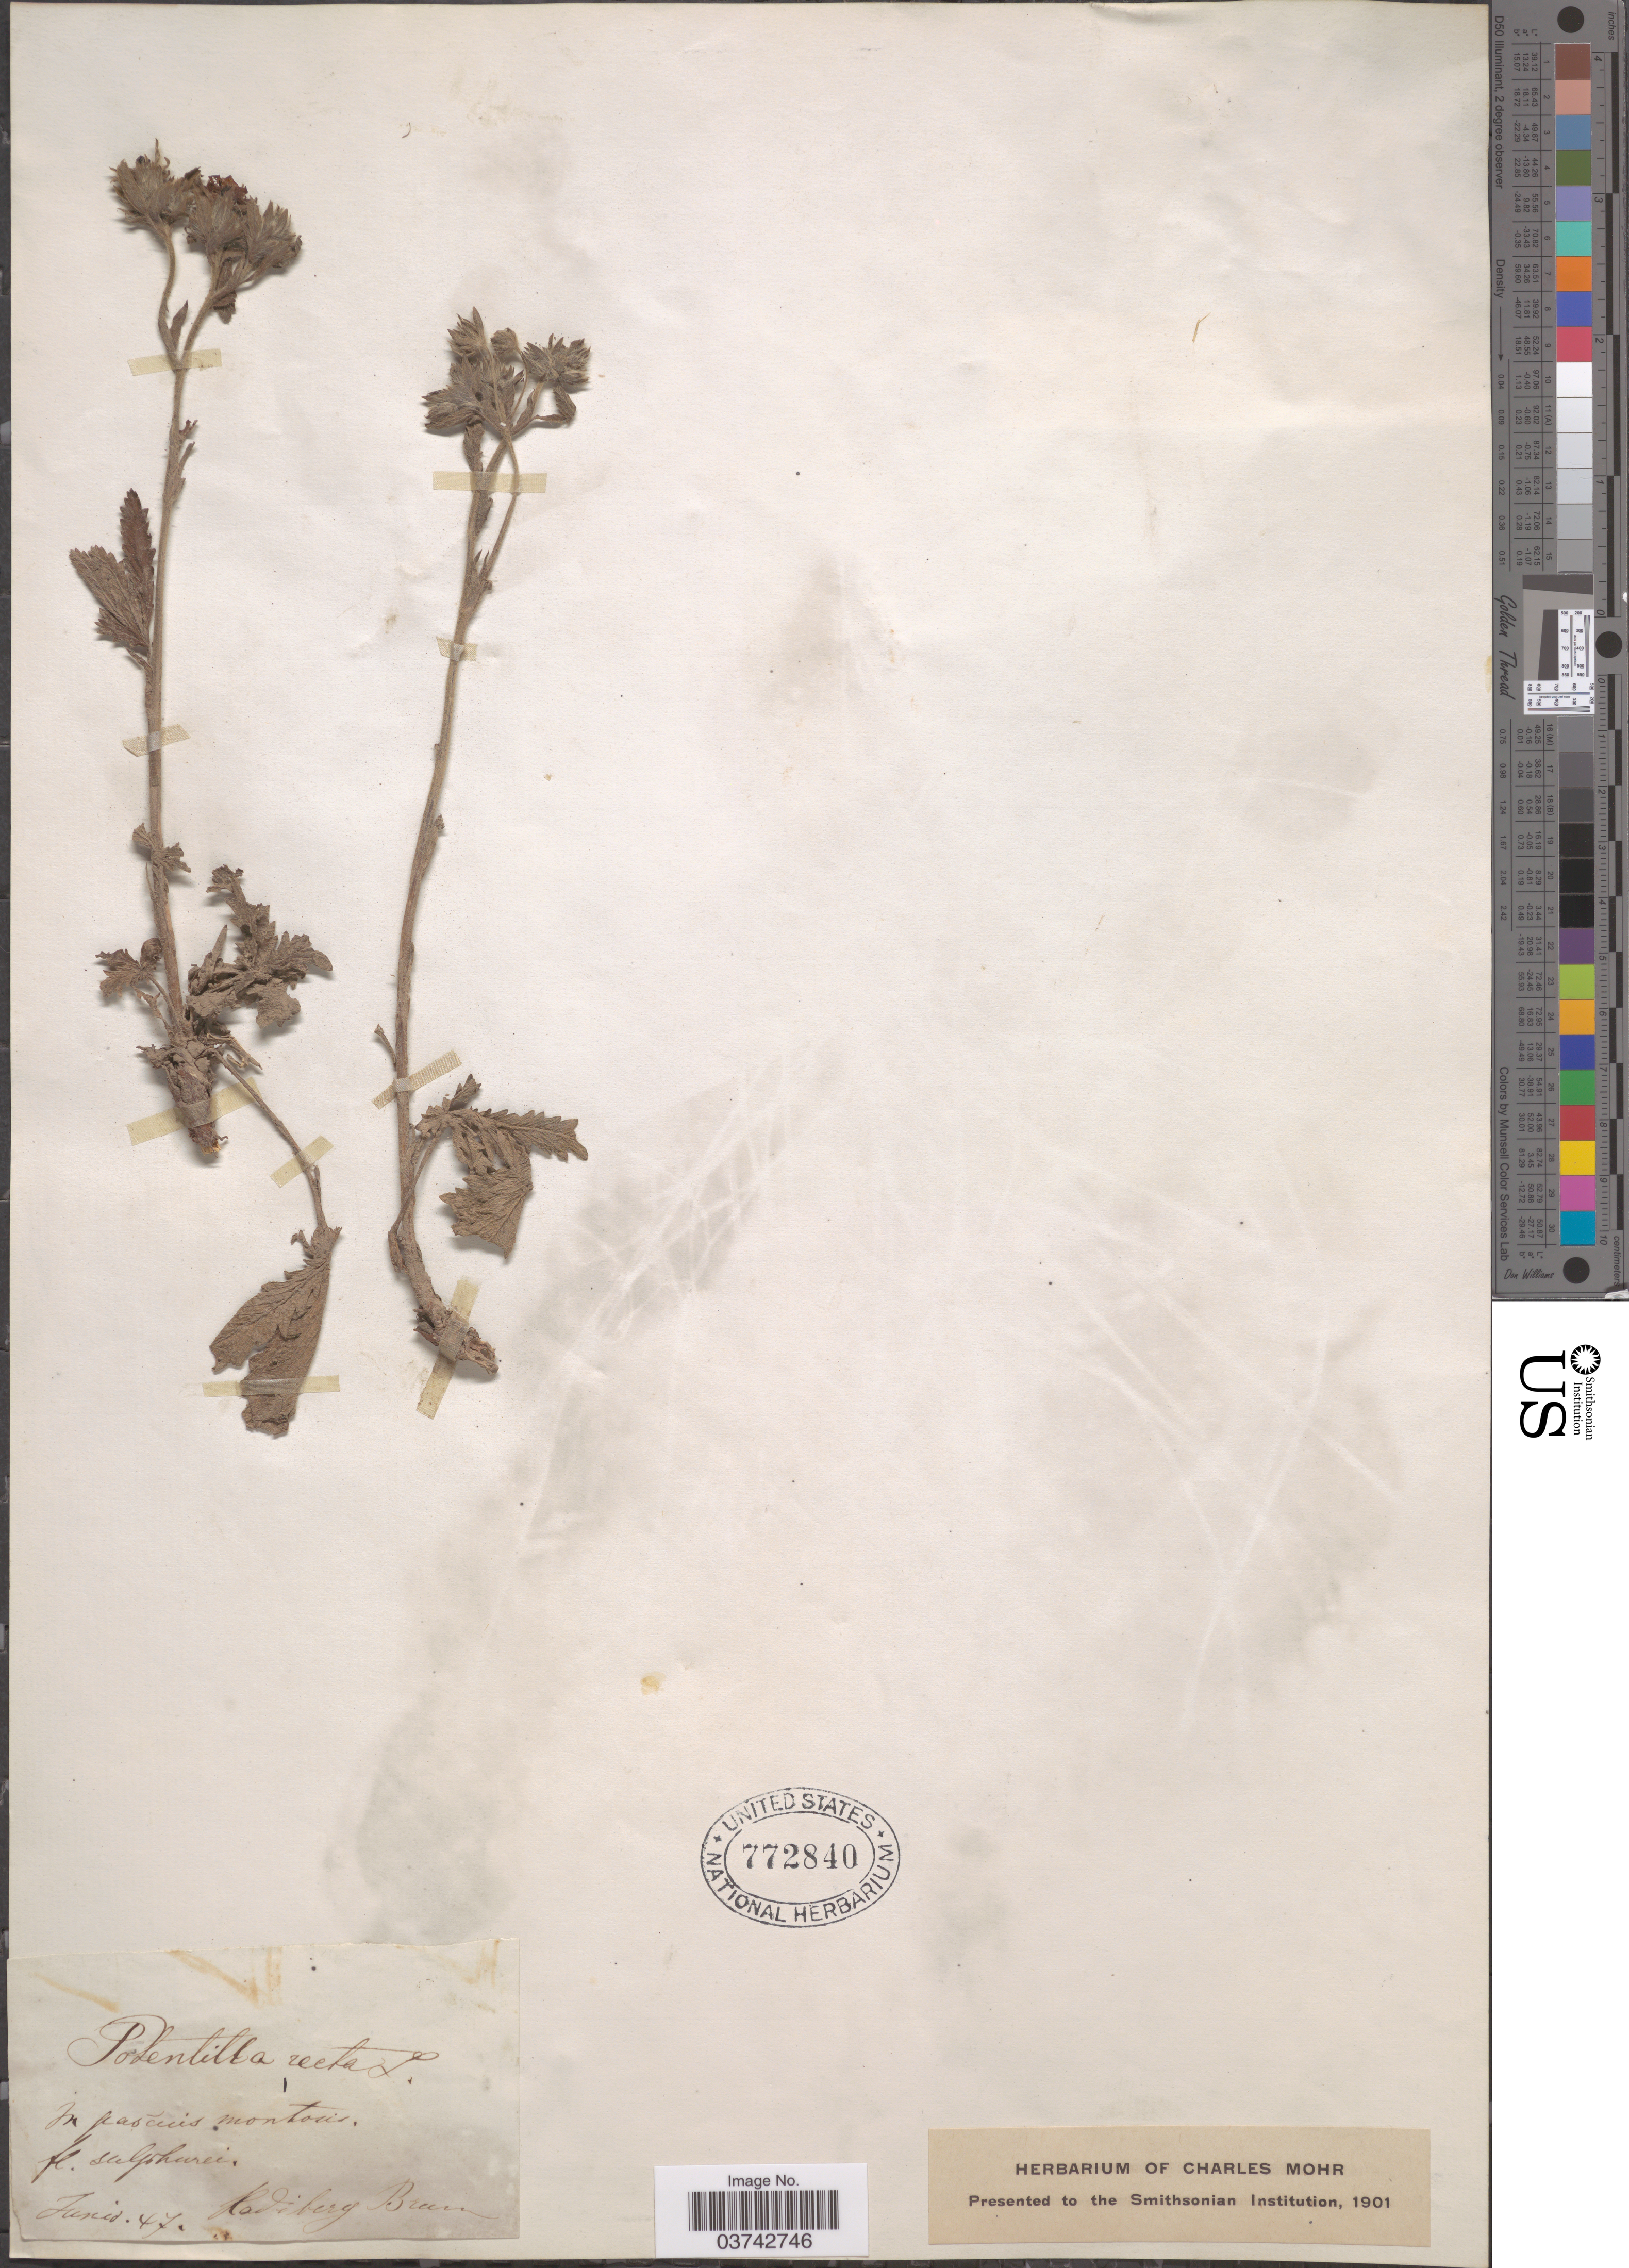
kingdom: Plantae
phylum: Tracheophyta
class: Magnoliopsida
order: Rosales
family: Rosaceae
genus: Potentilla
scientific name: Potentilla recta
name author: L.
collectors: ex herb. Charles Mohr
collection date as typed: Transcribed d/m/y: /6/47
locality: In pascuis montosis. Hadiberg Braun. [interpreted]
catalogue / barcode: US 772840